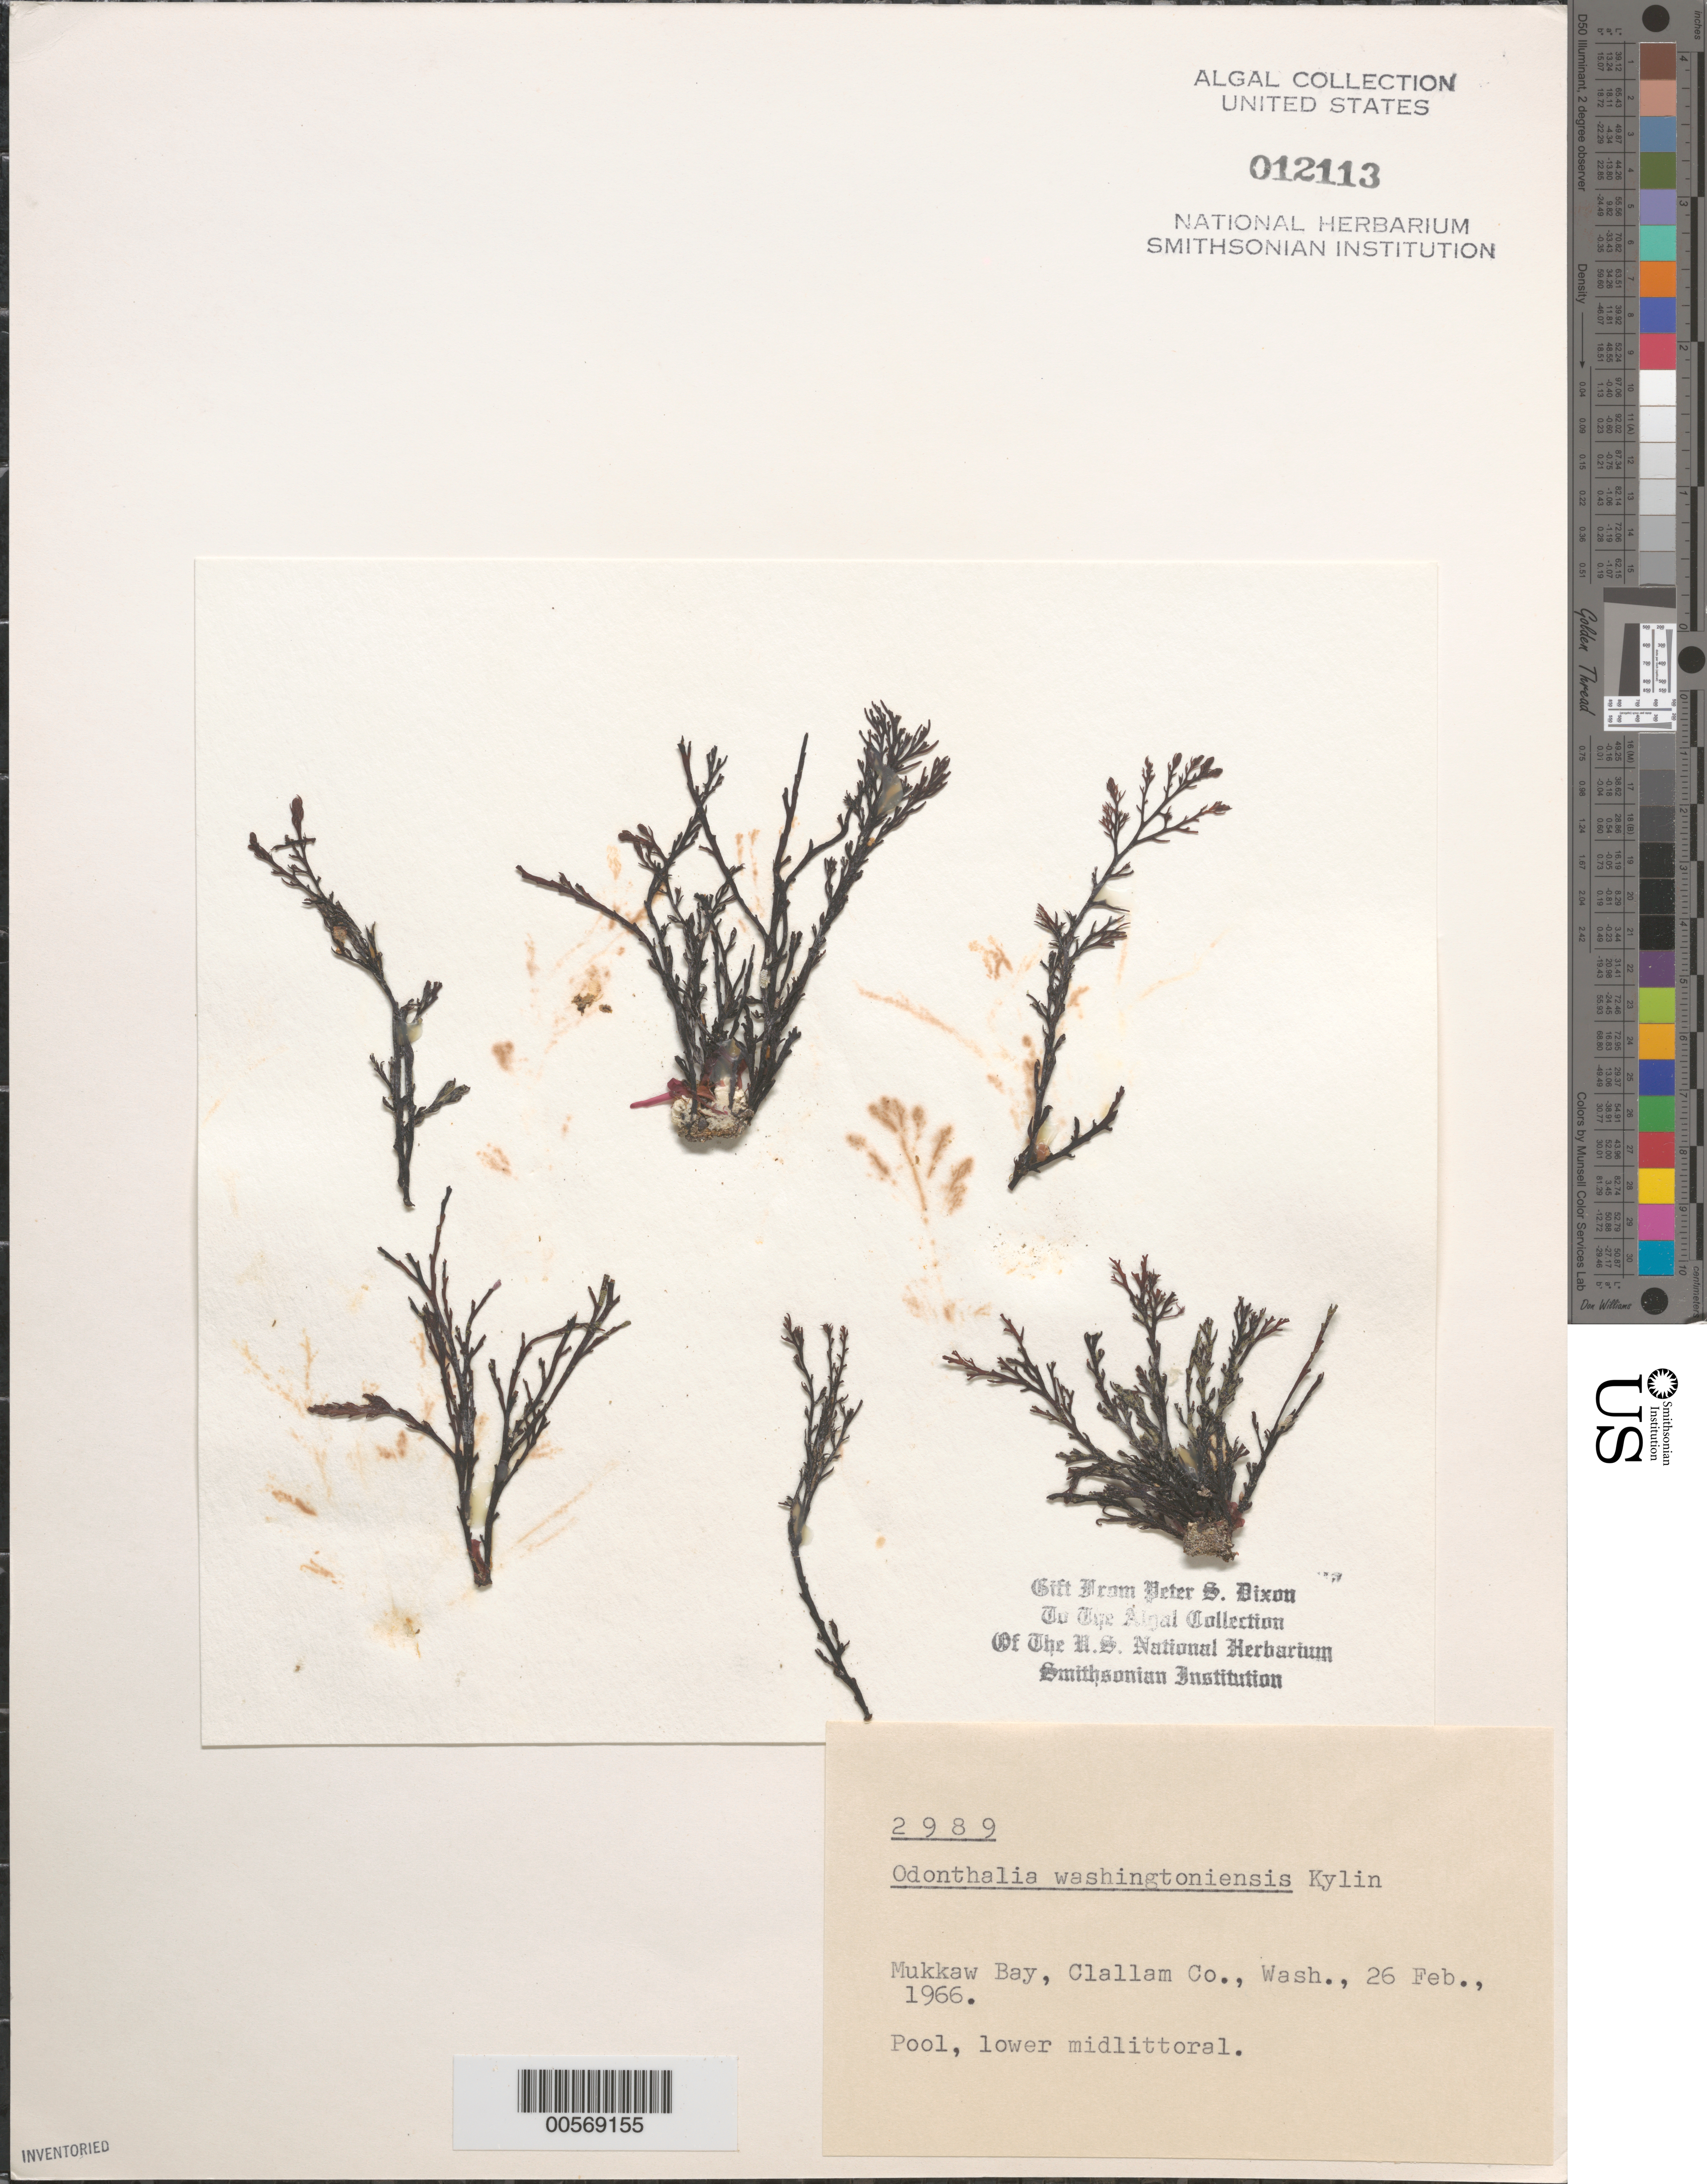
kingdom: Plantae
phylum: Rhodophyta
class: Florideophyceae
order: Ceramiales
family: Rhodomelaceae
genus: Odonthalia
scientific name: Odonthalia washingtoniensis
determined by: Dixon, P. S.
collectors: P. S. Dixon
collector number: PSD 2989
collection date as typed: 26 Feb 1966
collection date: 1966-02-26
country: United States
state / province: Washington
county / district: Clallam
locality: Mukkaw Bay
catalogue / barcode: US 12113